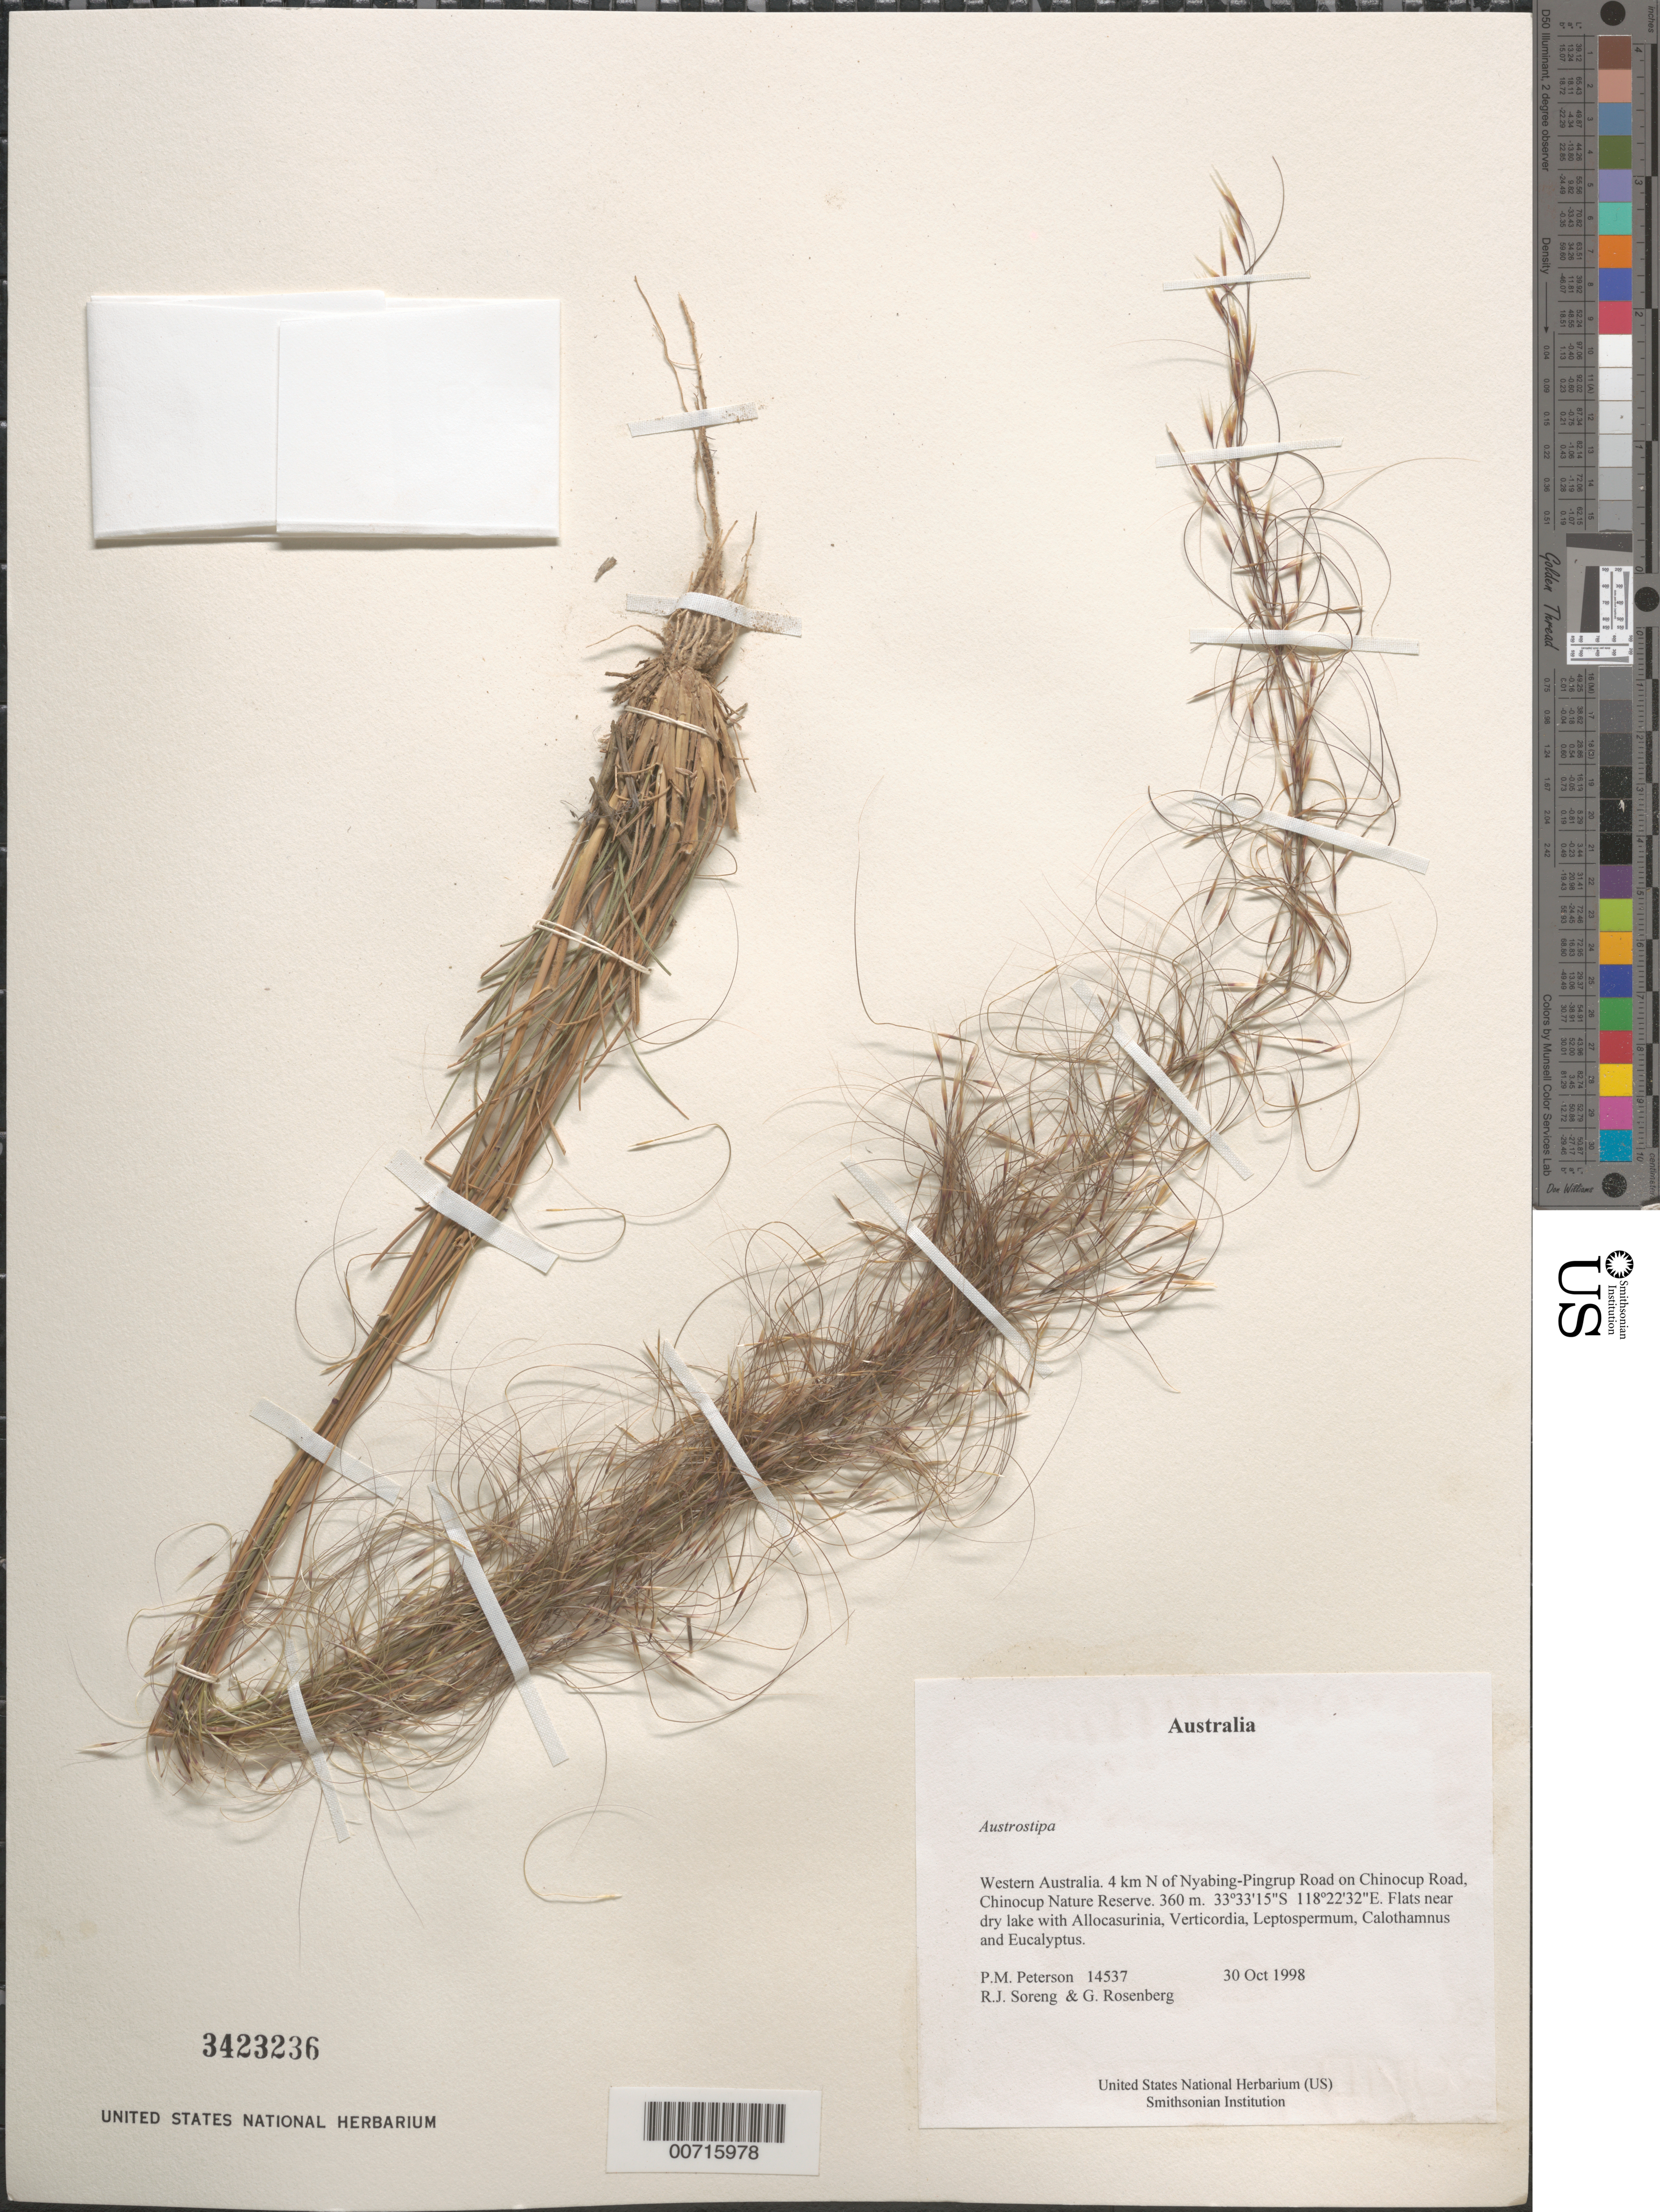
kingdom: Plantae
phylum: Tracheophyta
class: Liliopsida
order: Poales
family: Poaceae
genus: Austrostipa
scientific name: Austrostipa sp.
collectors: P. M. Peterson, R. J. Soreng & G. Rosenberg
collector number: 14537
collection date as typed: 30 Oct 1998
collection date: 1998-10-30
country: Australia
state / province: Western Australia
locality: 4 km N of Nyabing-Pingrup Road on Chinocup Road, Chinocup Nature Reserve.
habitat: Flats near dry lake with Allocasurinia, Verticordia, Leptospermum, Calothamnus and Eucalyptus.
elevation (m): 360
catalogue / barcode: US 3423236